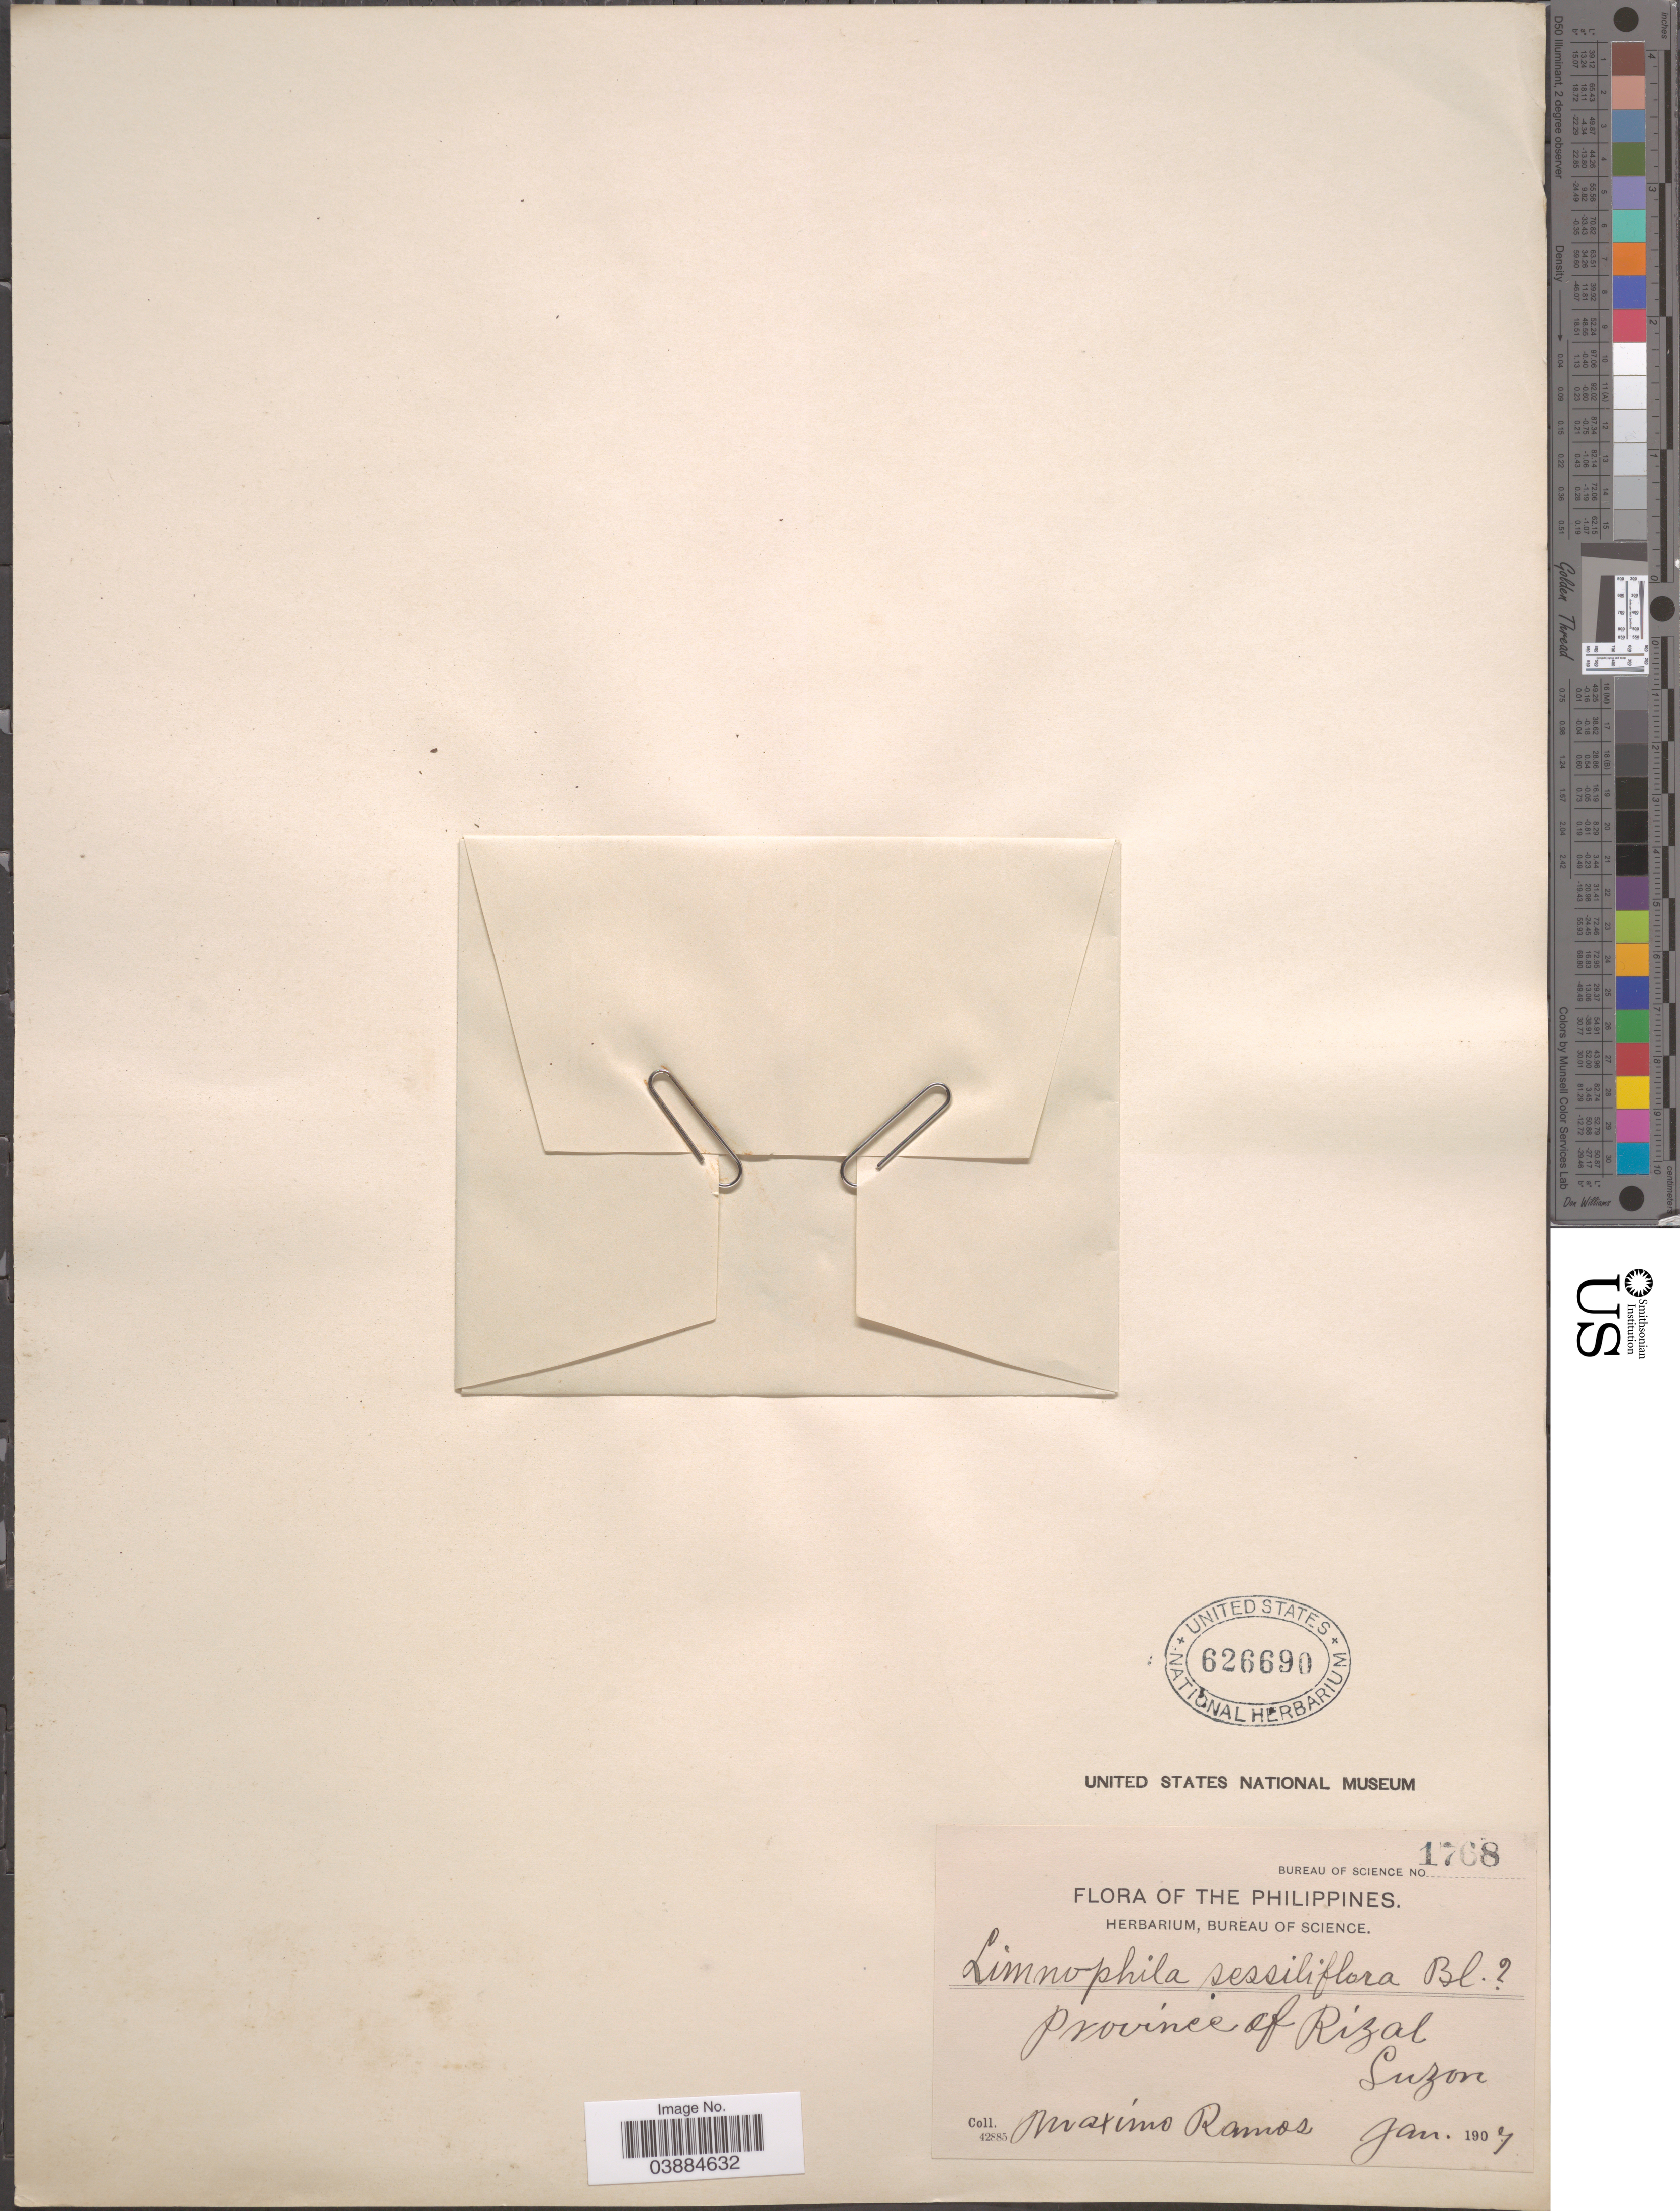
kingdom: Plantae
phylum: Tracheophyta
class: Magnoliopsida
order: Lamiales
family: Plantaginaceae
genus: Limnophila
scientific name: Limnophila indica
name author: (L.) Druce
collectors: M. Ramos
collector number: Bureau of Science 1768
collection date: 1907-01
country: Philippines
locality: Province of Rizal. Luzon.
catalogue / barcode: US 626690